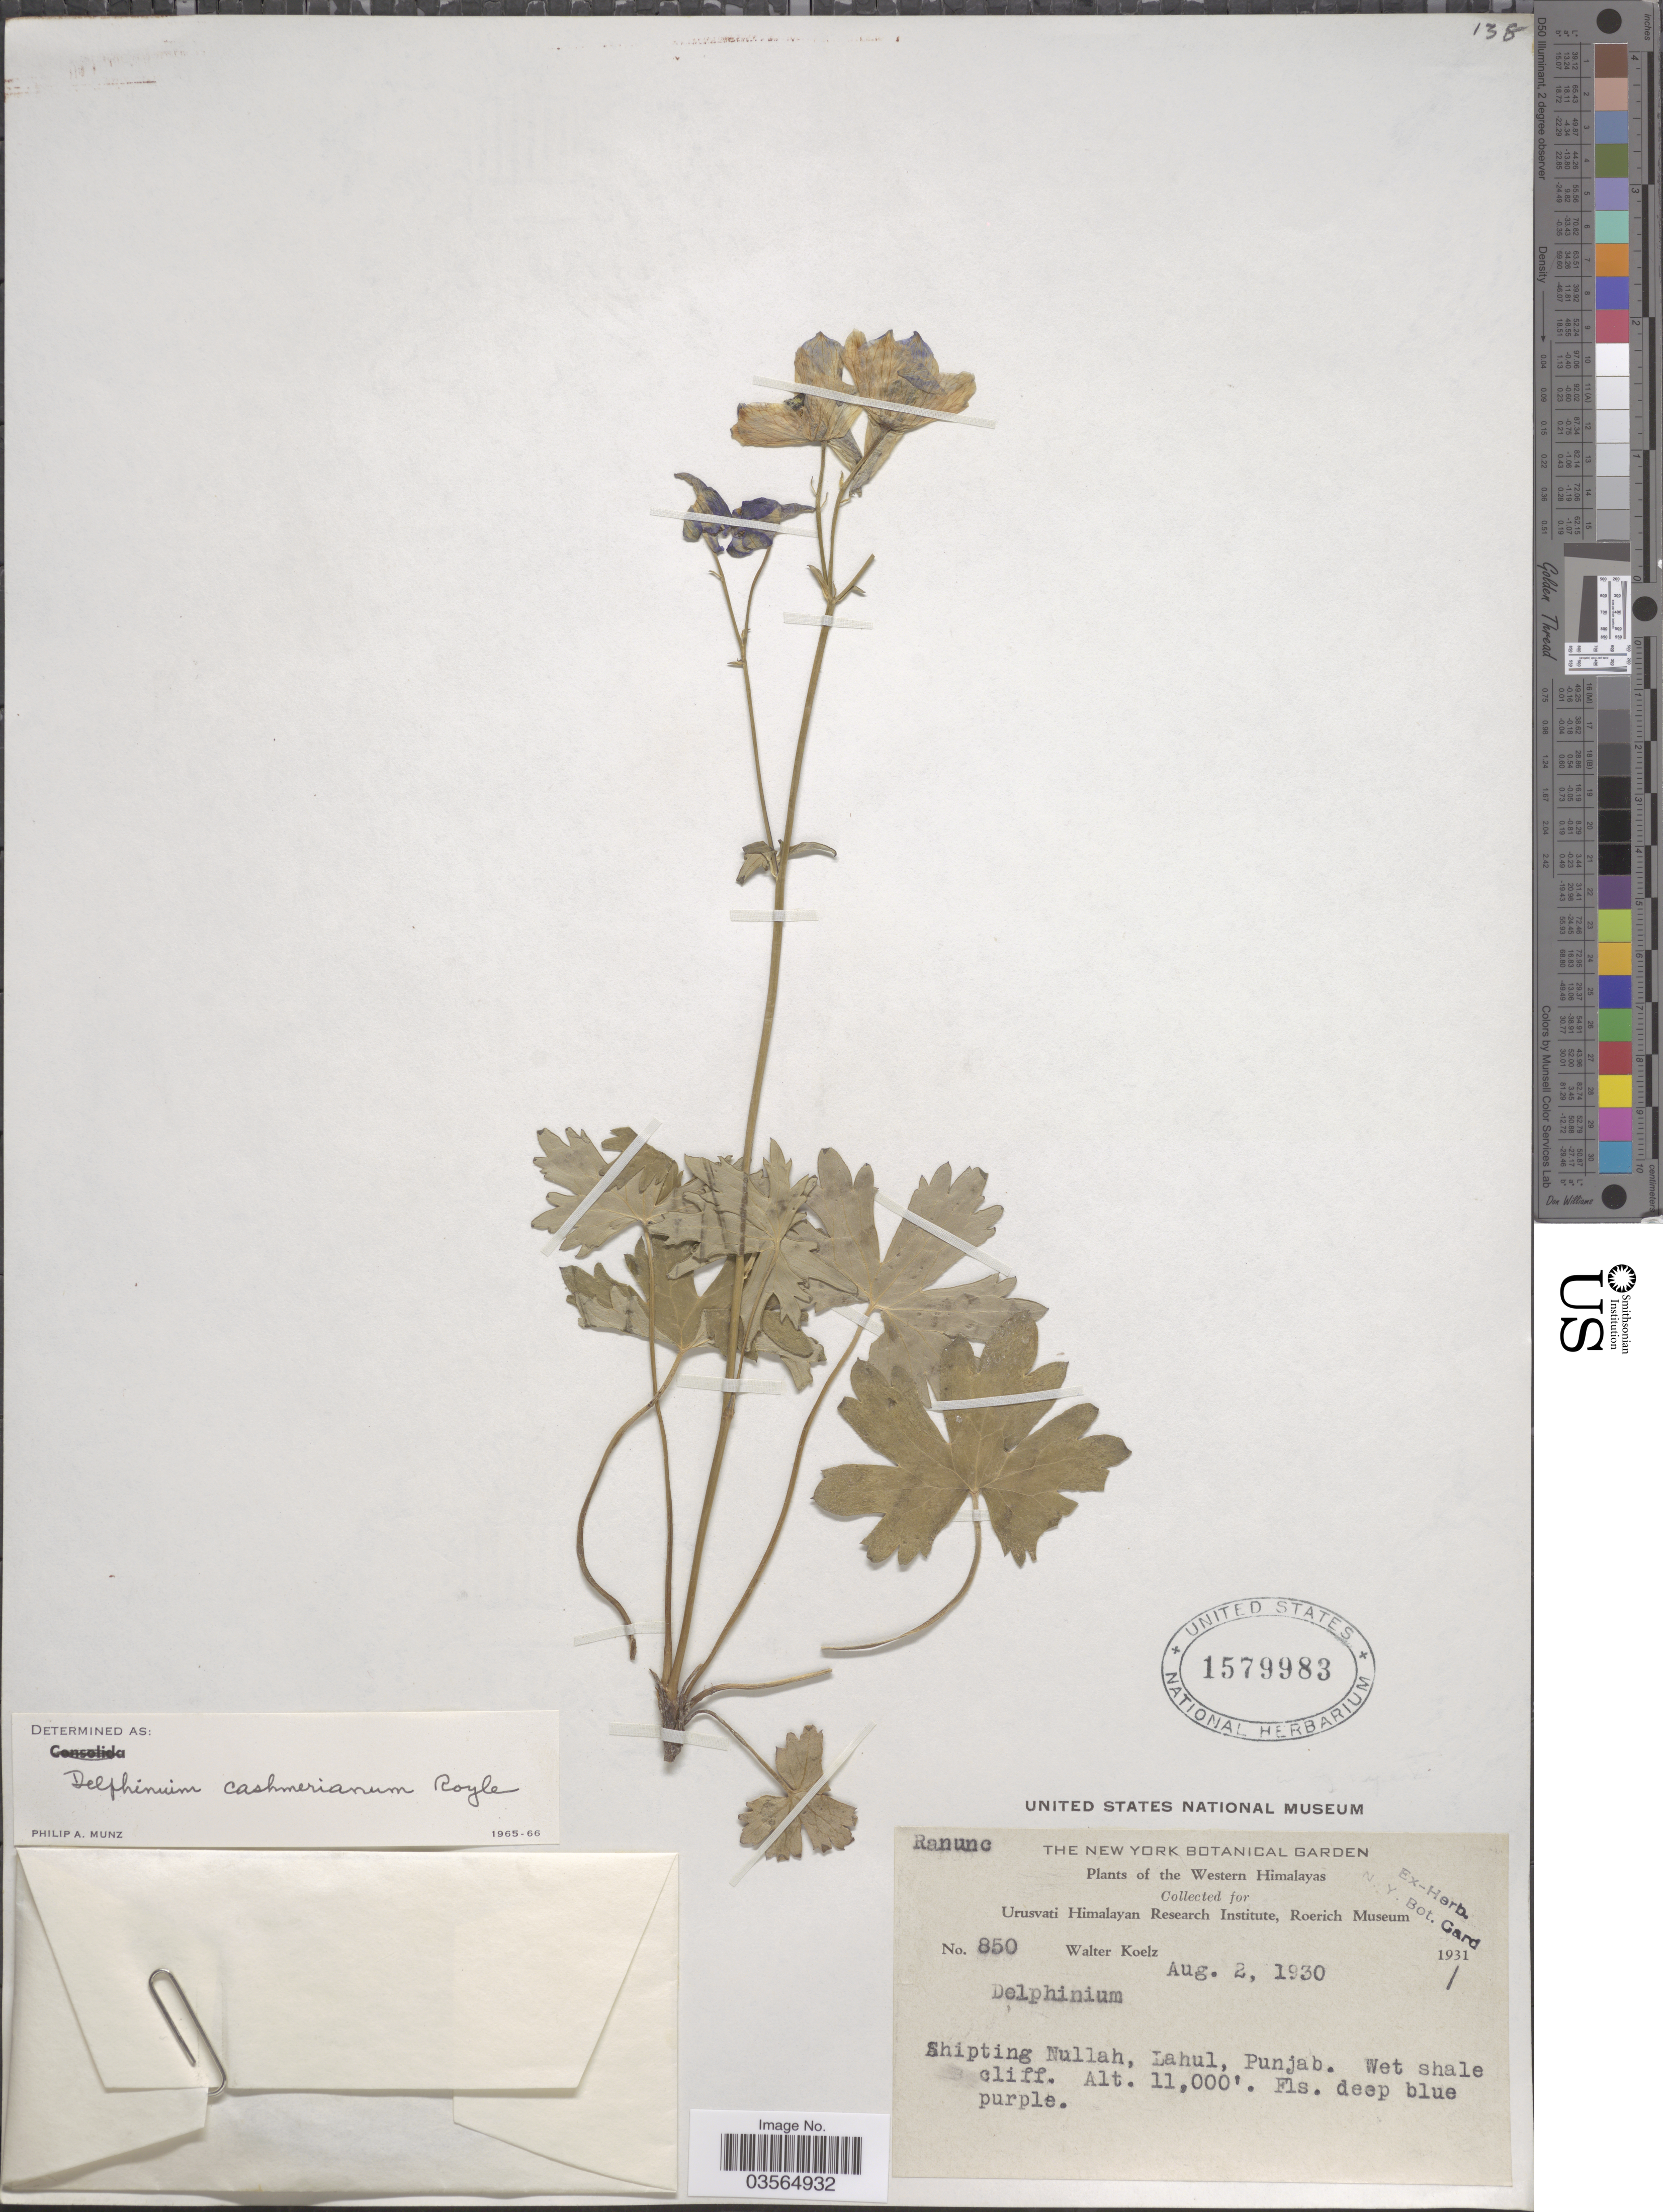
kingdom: Plantae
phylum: Tracheophyta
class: Magnoliopsida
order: Ranunculales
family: Ranunculaceae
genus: Delphinium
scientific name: Delphinium cashmerianum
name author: Royle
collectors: W. N. Koelz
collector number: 850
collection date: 1930-08-02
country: India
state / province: Punjab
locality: Western Himalayas. Shipting Nullah, Lahul.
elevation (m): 3353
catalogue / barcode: US 1579983